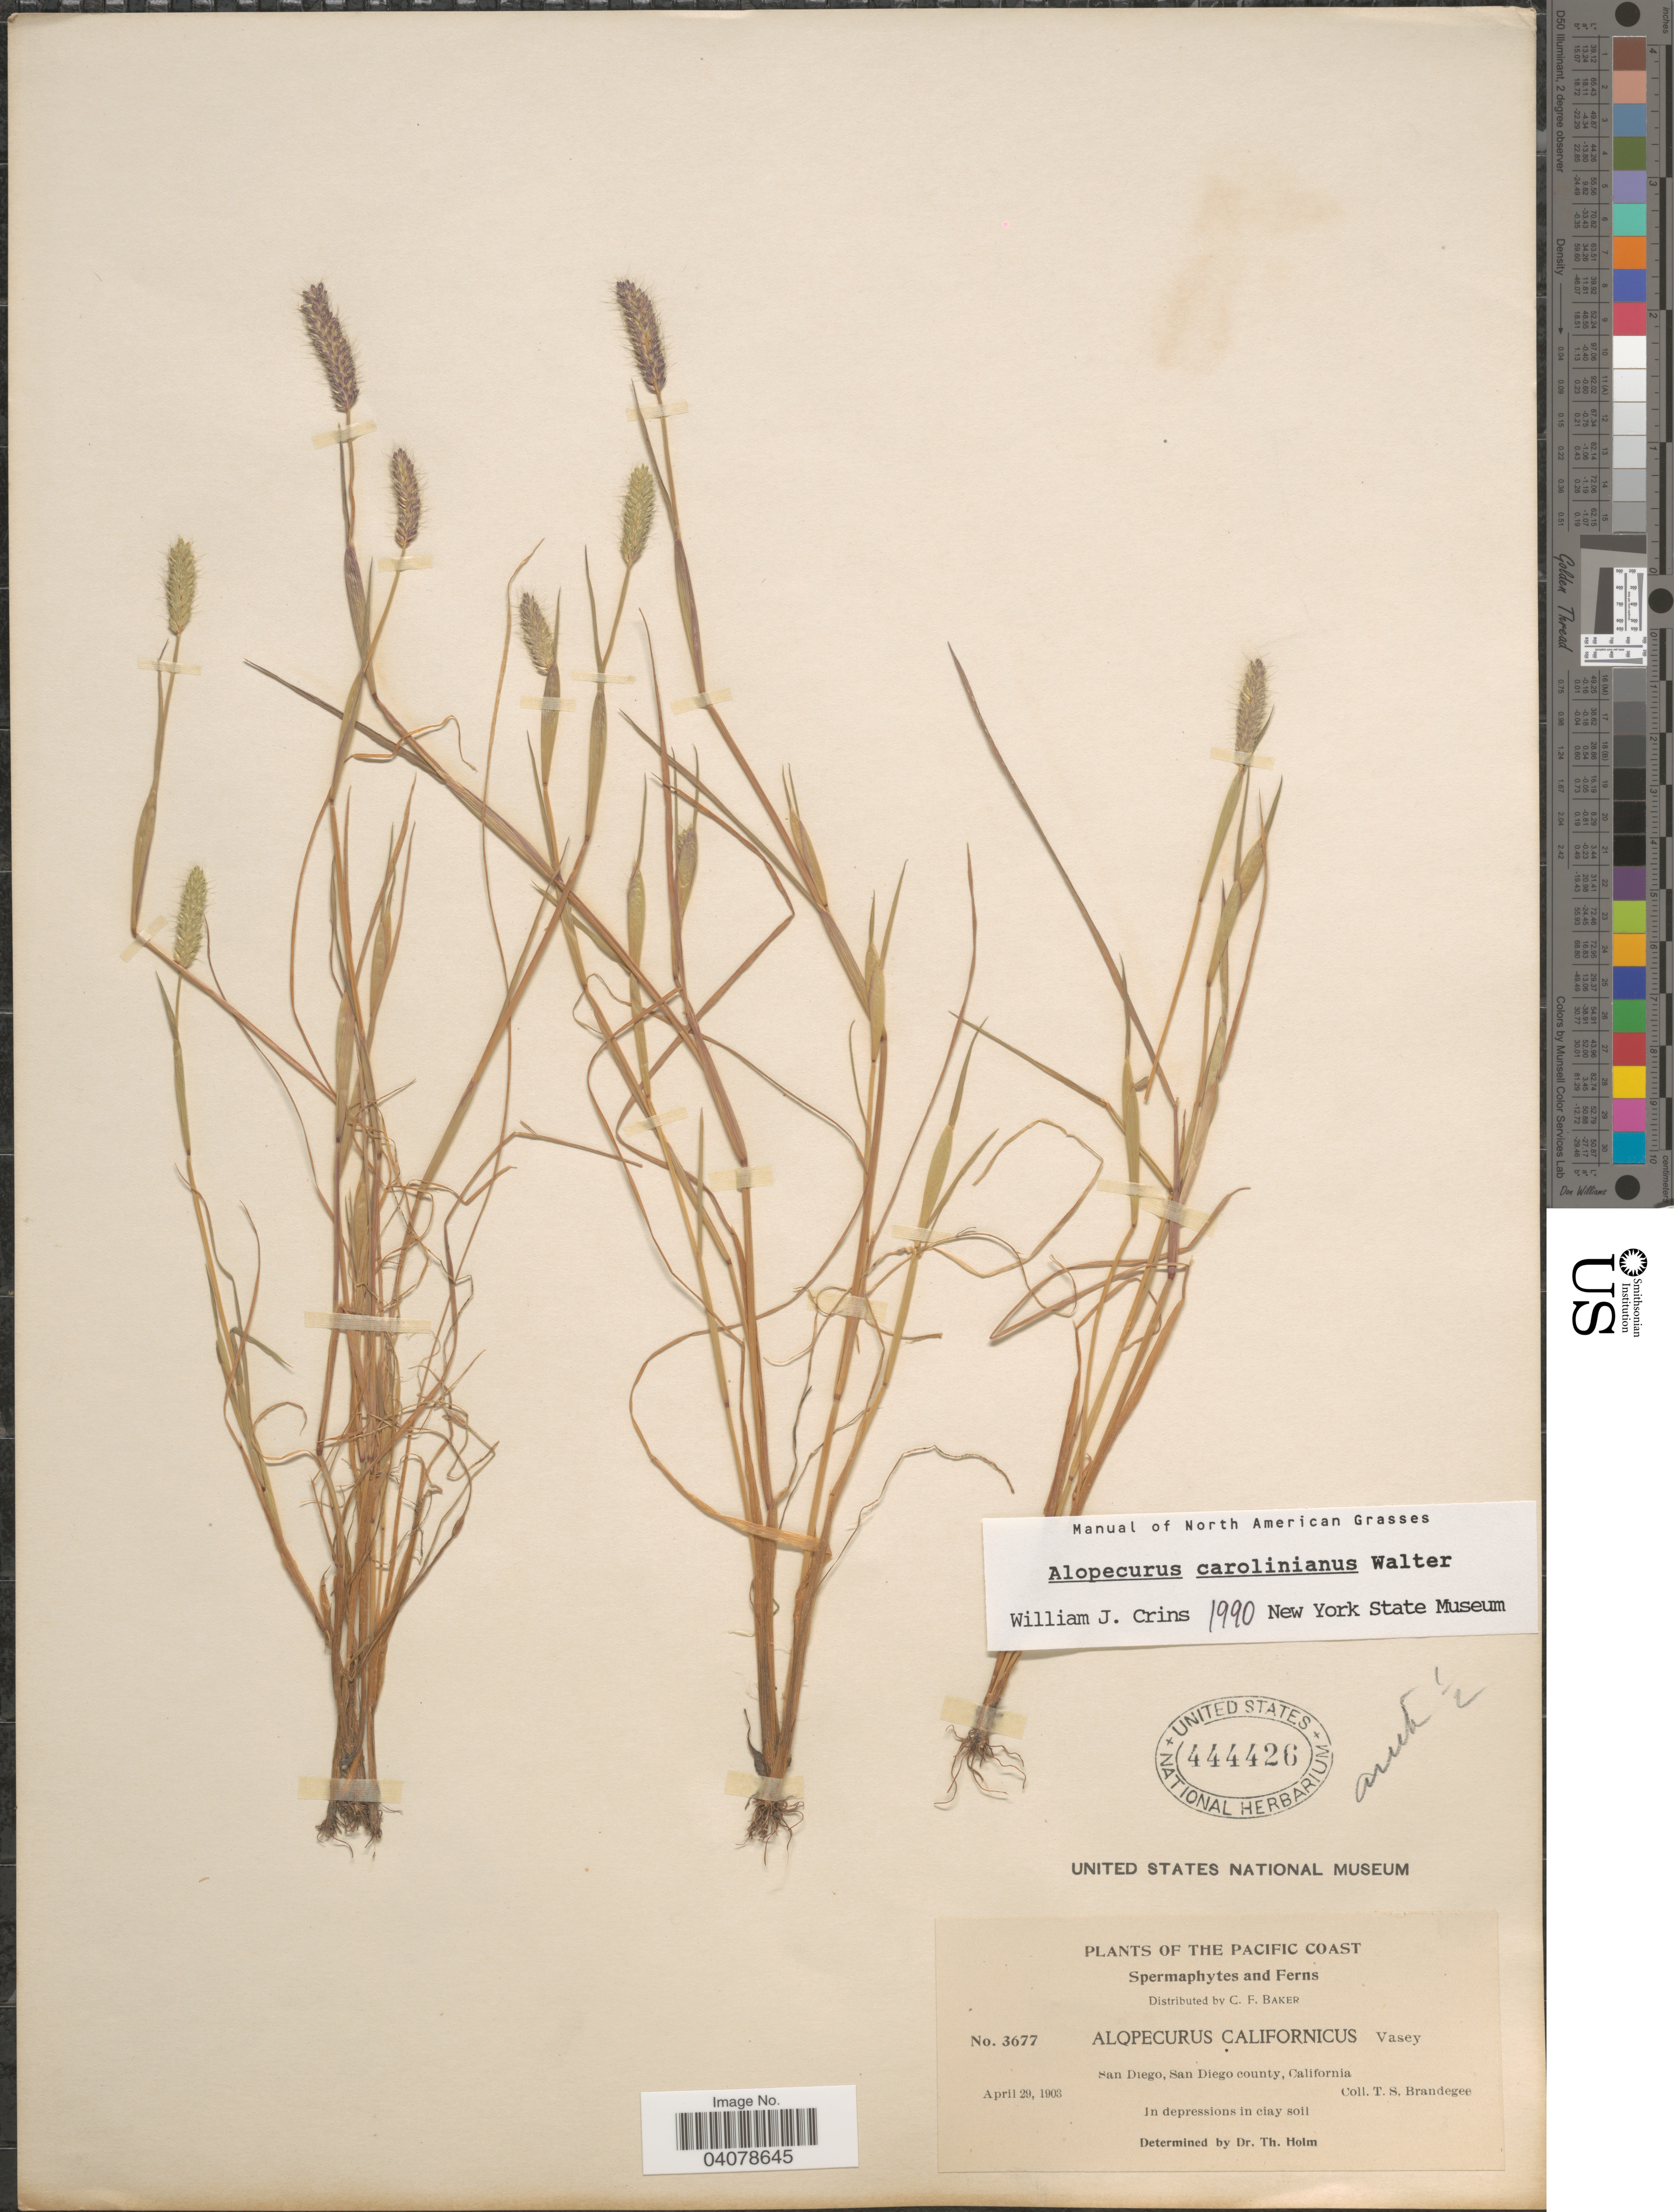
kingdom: Plantae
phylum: Tracheophyta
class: Liliopsida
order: Poales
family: Poaceae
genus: Alopecurus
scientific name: Alopecurus carolinianus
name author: Walter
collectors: T. S. Brandegee (herbarium)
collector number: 3677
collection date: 1903-04-29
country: United States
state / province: California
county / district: San Diego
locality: The Pacific Coast. San Diego, San Diego county.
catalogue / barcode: US 444426